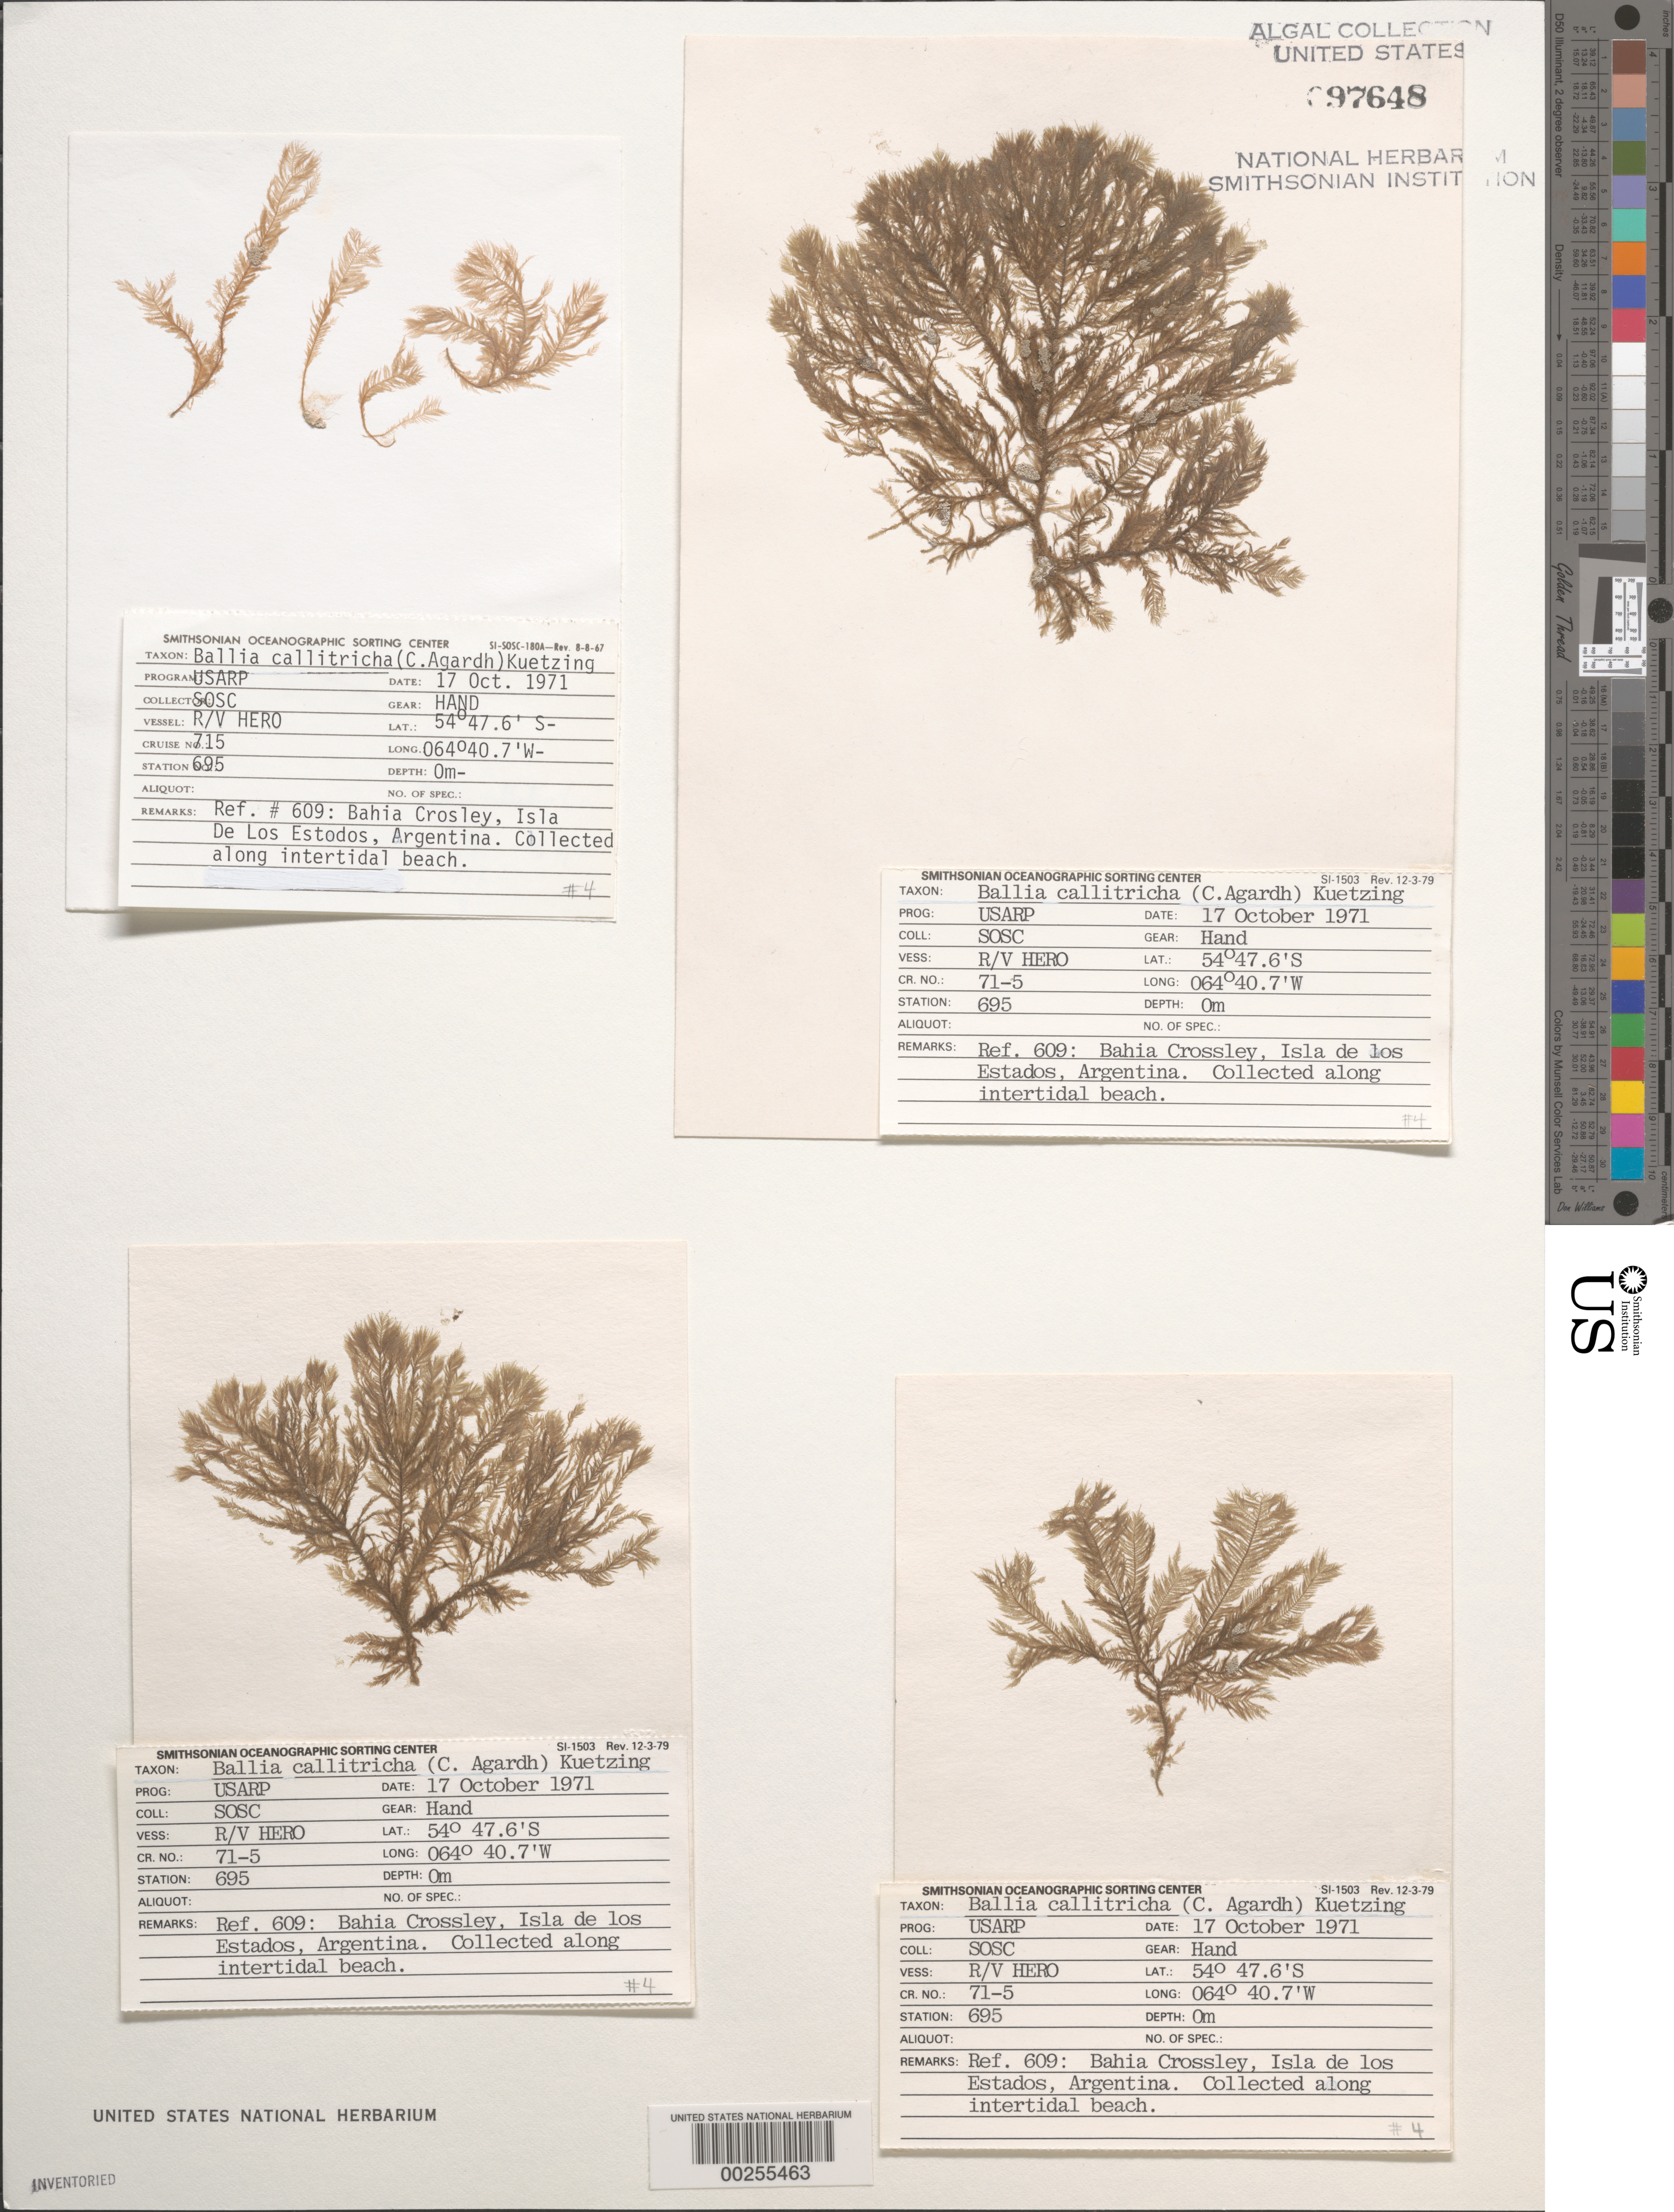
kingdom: Plantae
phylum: Rhodophyta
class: Florideophyceae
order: Balliales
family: Balliaceae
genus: Ballia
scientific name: Ballia callitricha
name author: (C. Agardh) Kützing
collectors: SOSC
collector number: Station 695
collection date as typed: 17 Oct 1971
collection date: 1971-10-17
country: Argentina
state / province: Tierra del Fuego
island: Isla de los Estados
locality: Bahia Crossley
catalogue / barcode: US 97648